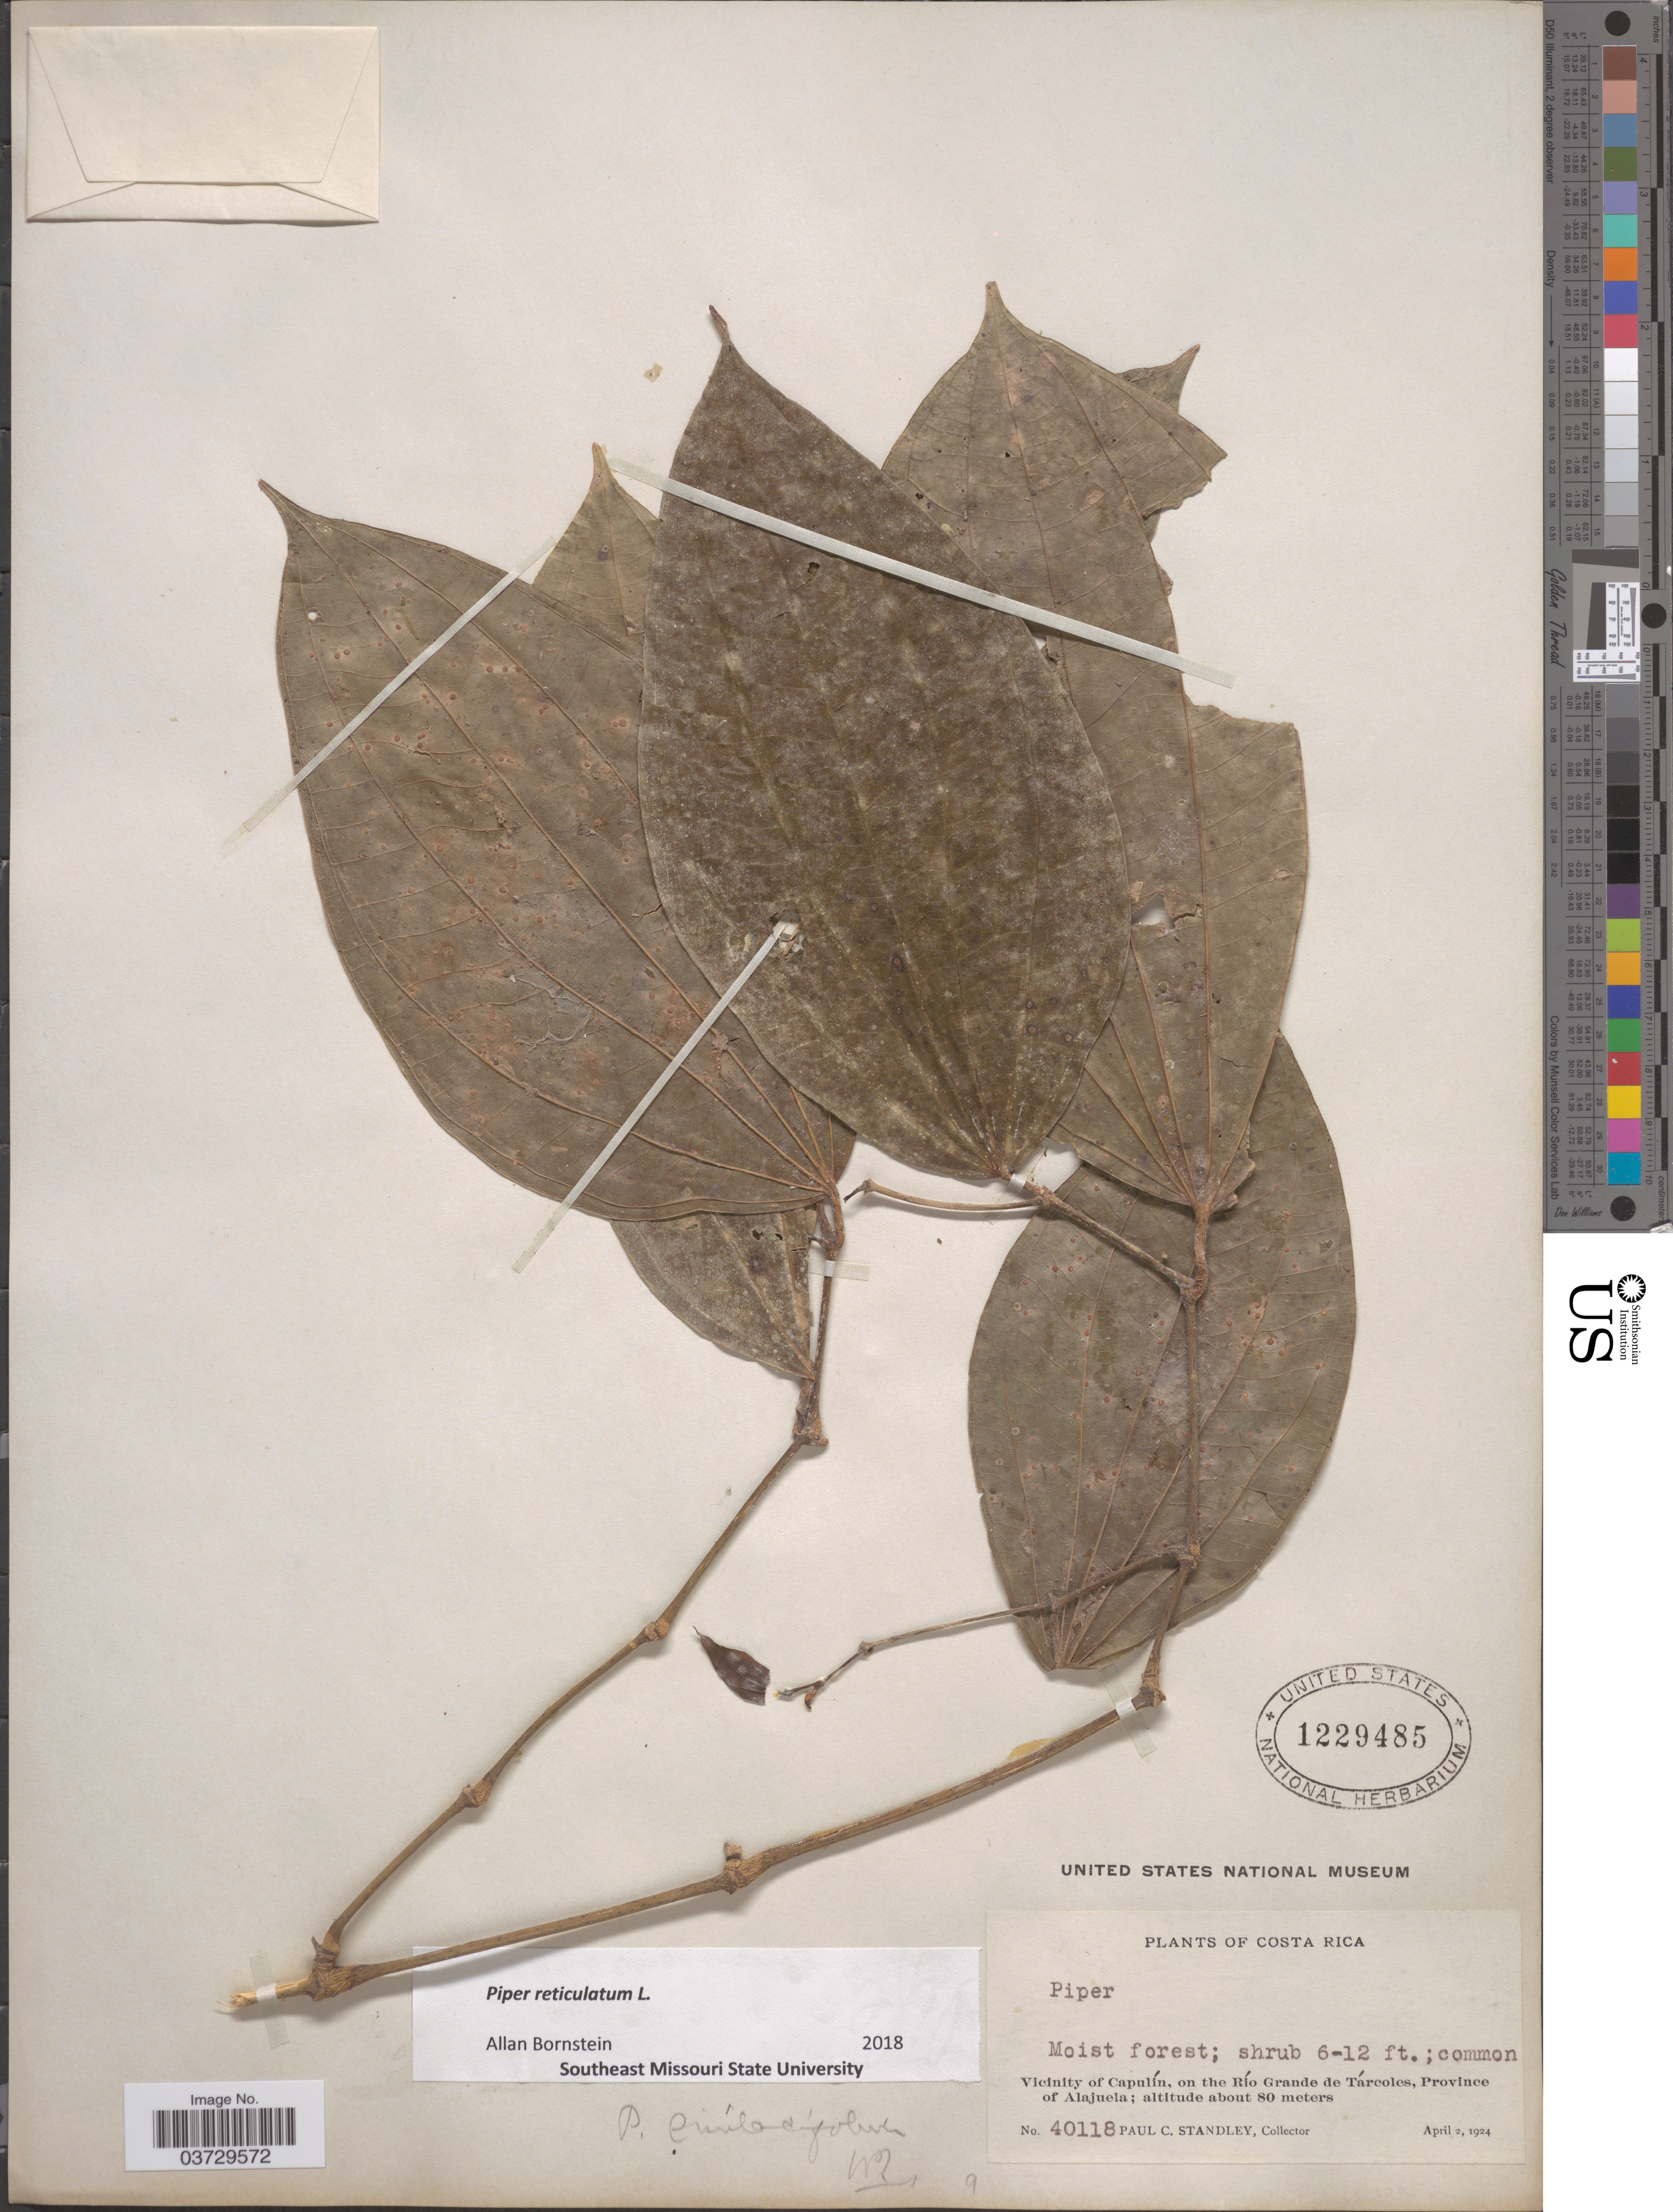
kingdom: Plantae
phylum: Tracheophyta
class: Magnoliopsida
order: Piperales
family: Piperaceae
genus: Piper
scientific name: Piper reticulatum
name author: L.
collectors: P. C. Standley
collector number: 40118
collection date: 1924-04-02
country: Costa Rica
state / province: Alajuela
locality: Vicinity of Capulín, on the Río Grande de Tárcoles.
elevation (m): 80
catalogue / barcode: US 1229485